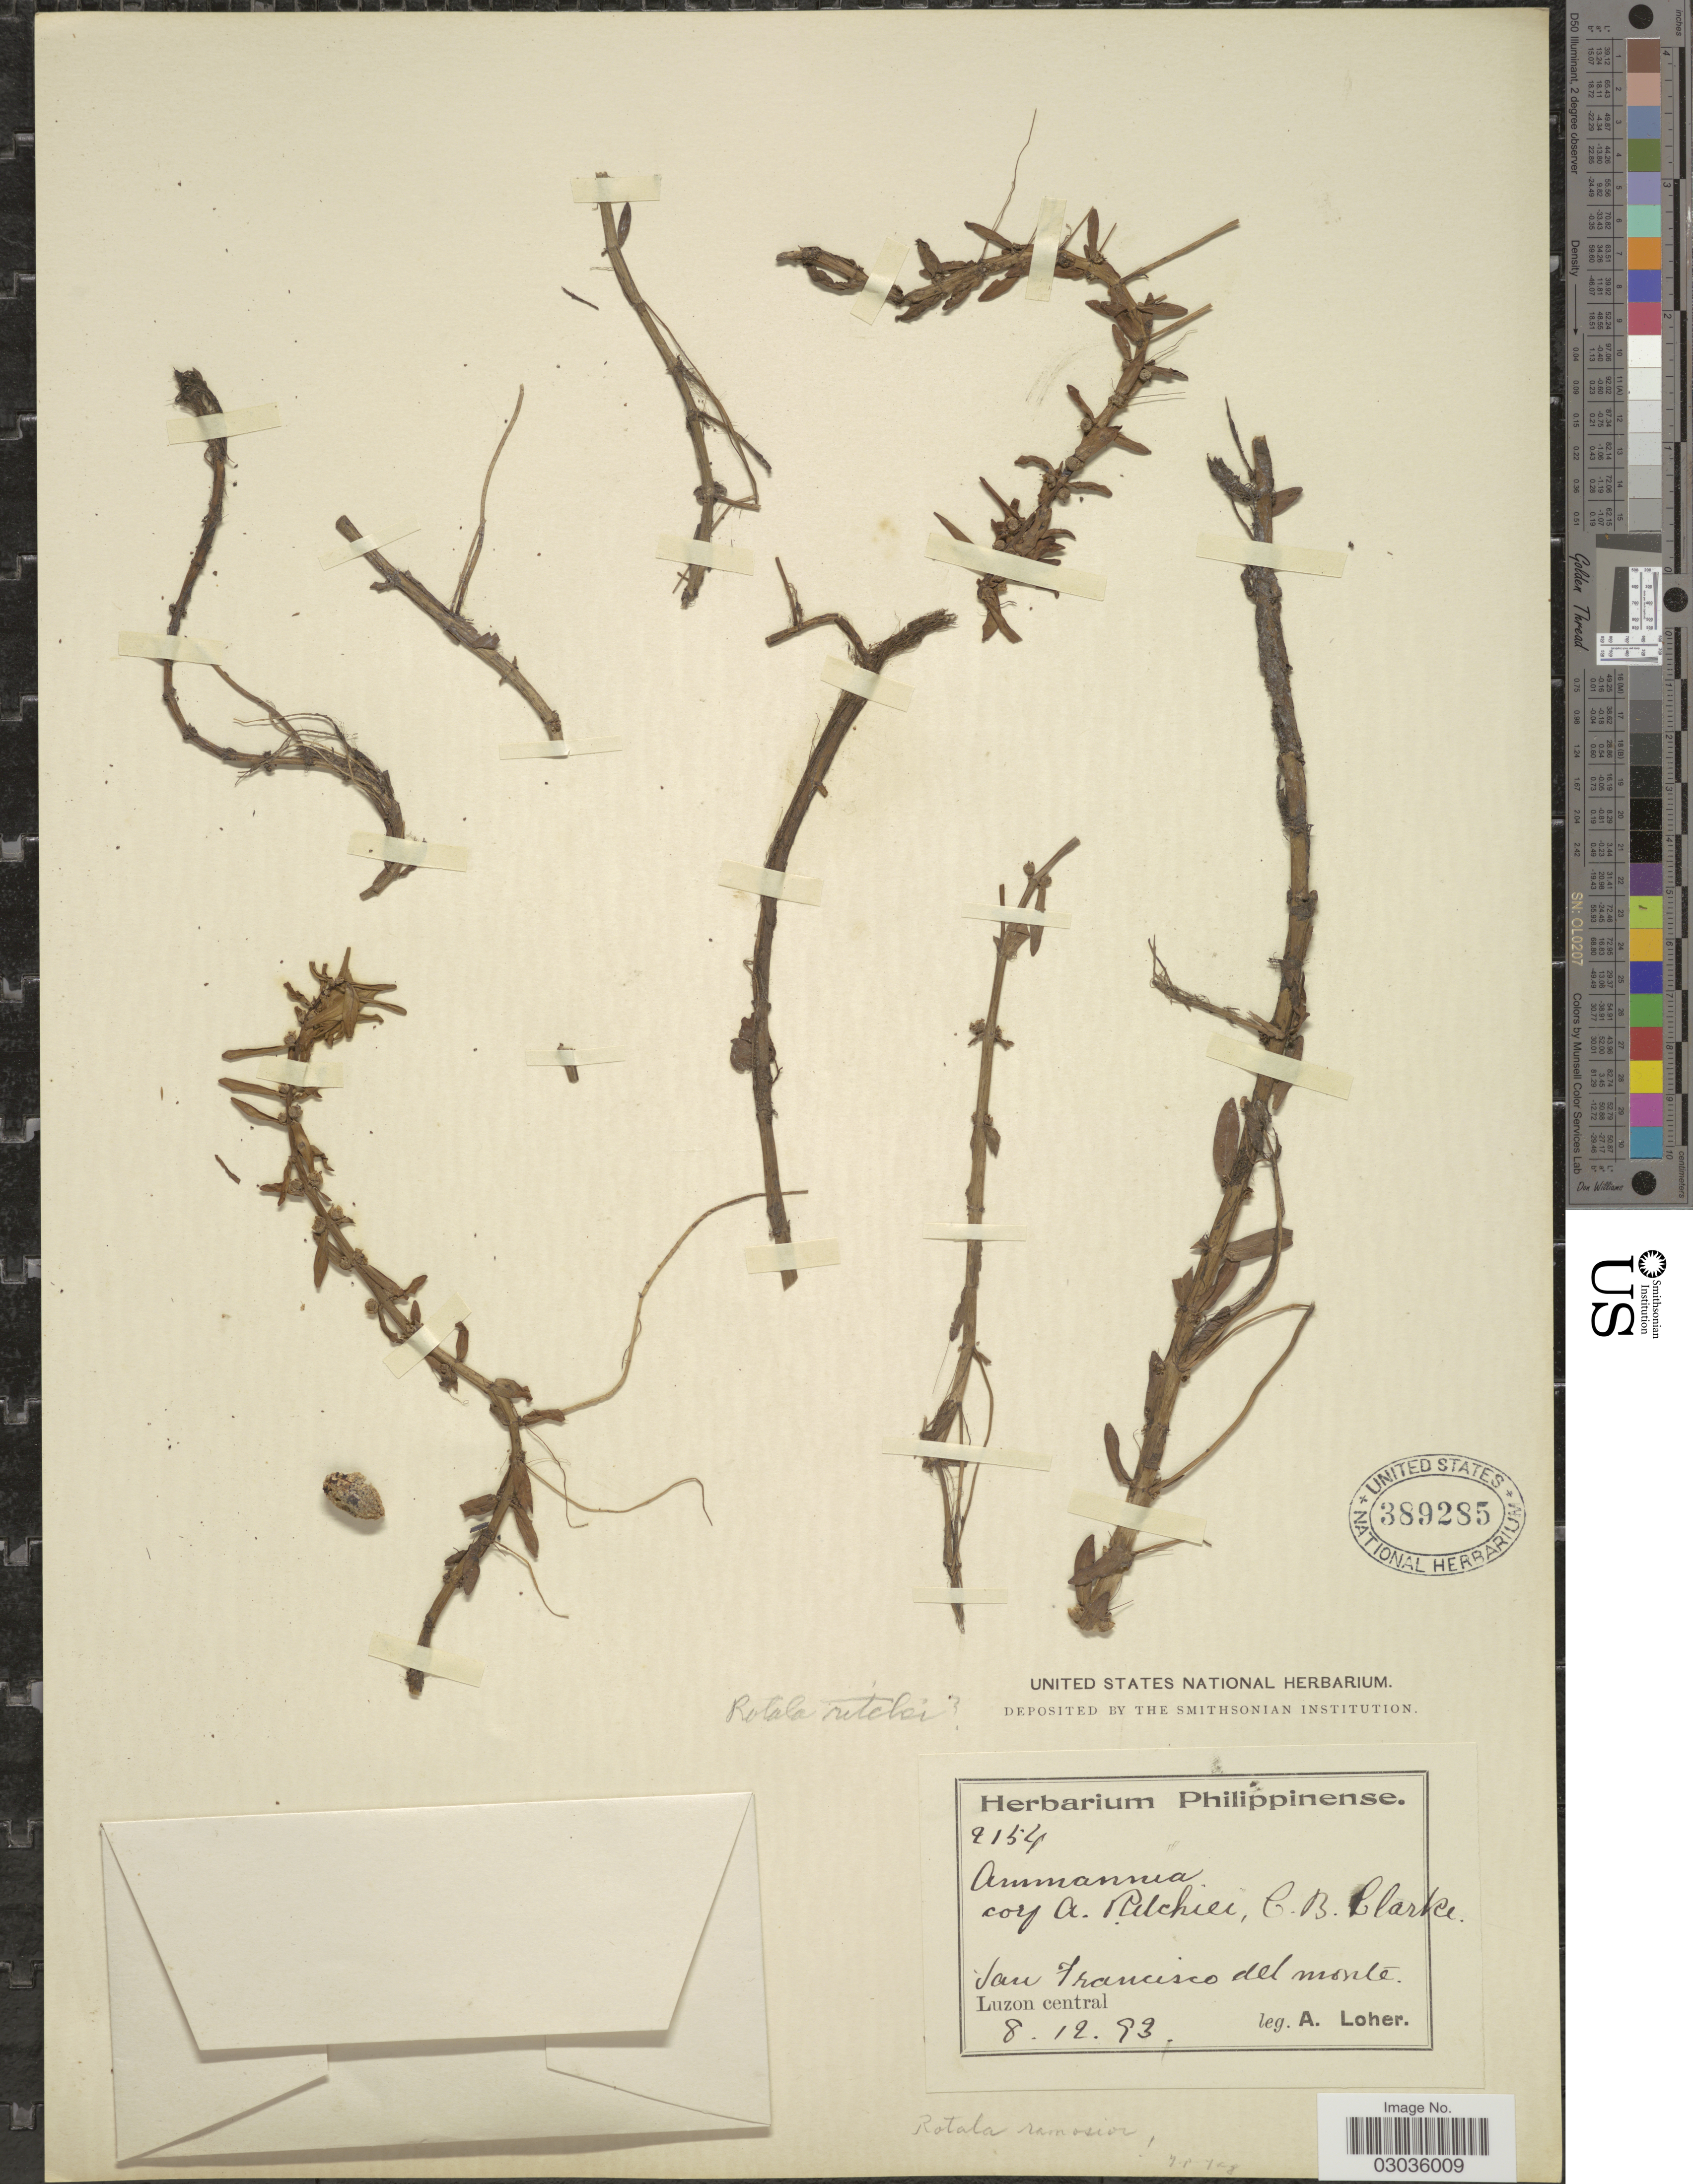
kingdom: Plantae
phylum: Tracheophyta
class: Magnoliopsida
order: Myrtales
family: Lythraceae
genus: Rotala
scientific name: Rotala ritchiei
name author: Koehne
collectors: A. Loher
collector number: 2154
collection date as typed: Transcribed d/m/y: 8/12/93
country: Philippines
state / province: Central Luzon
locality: San Francisco del monte, Luzon central.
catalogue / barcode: US 389285